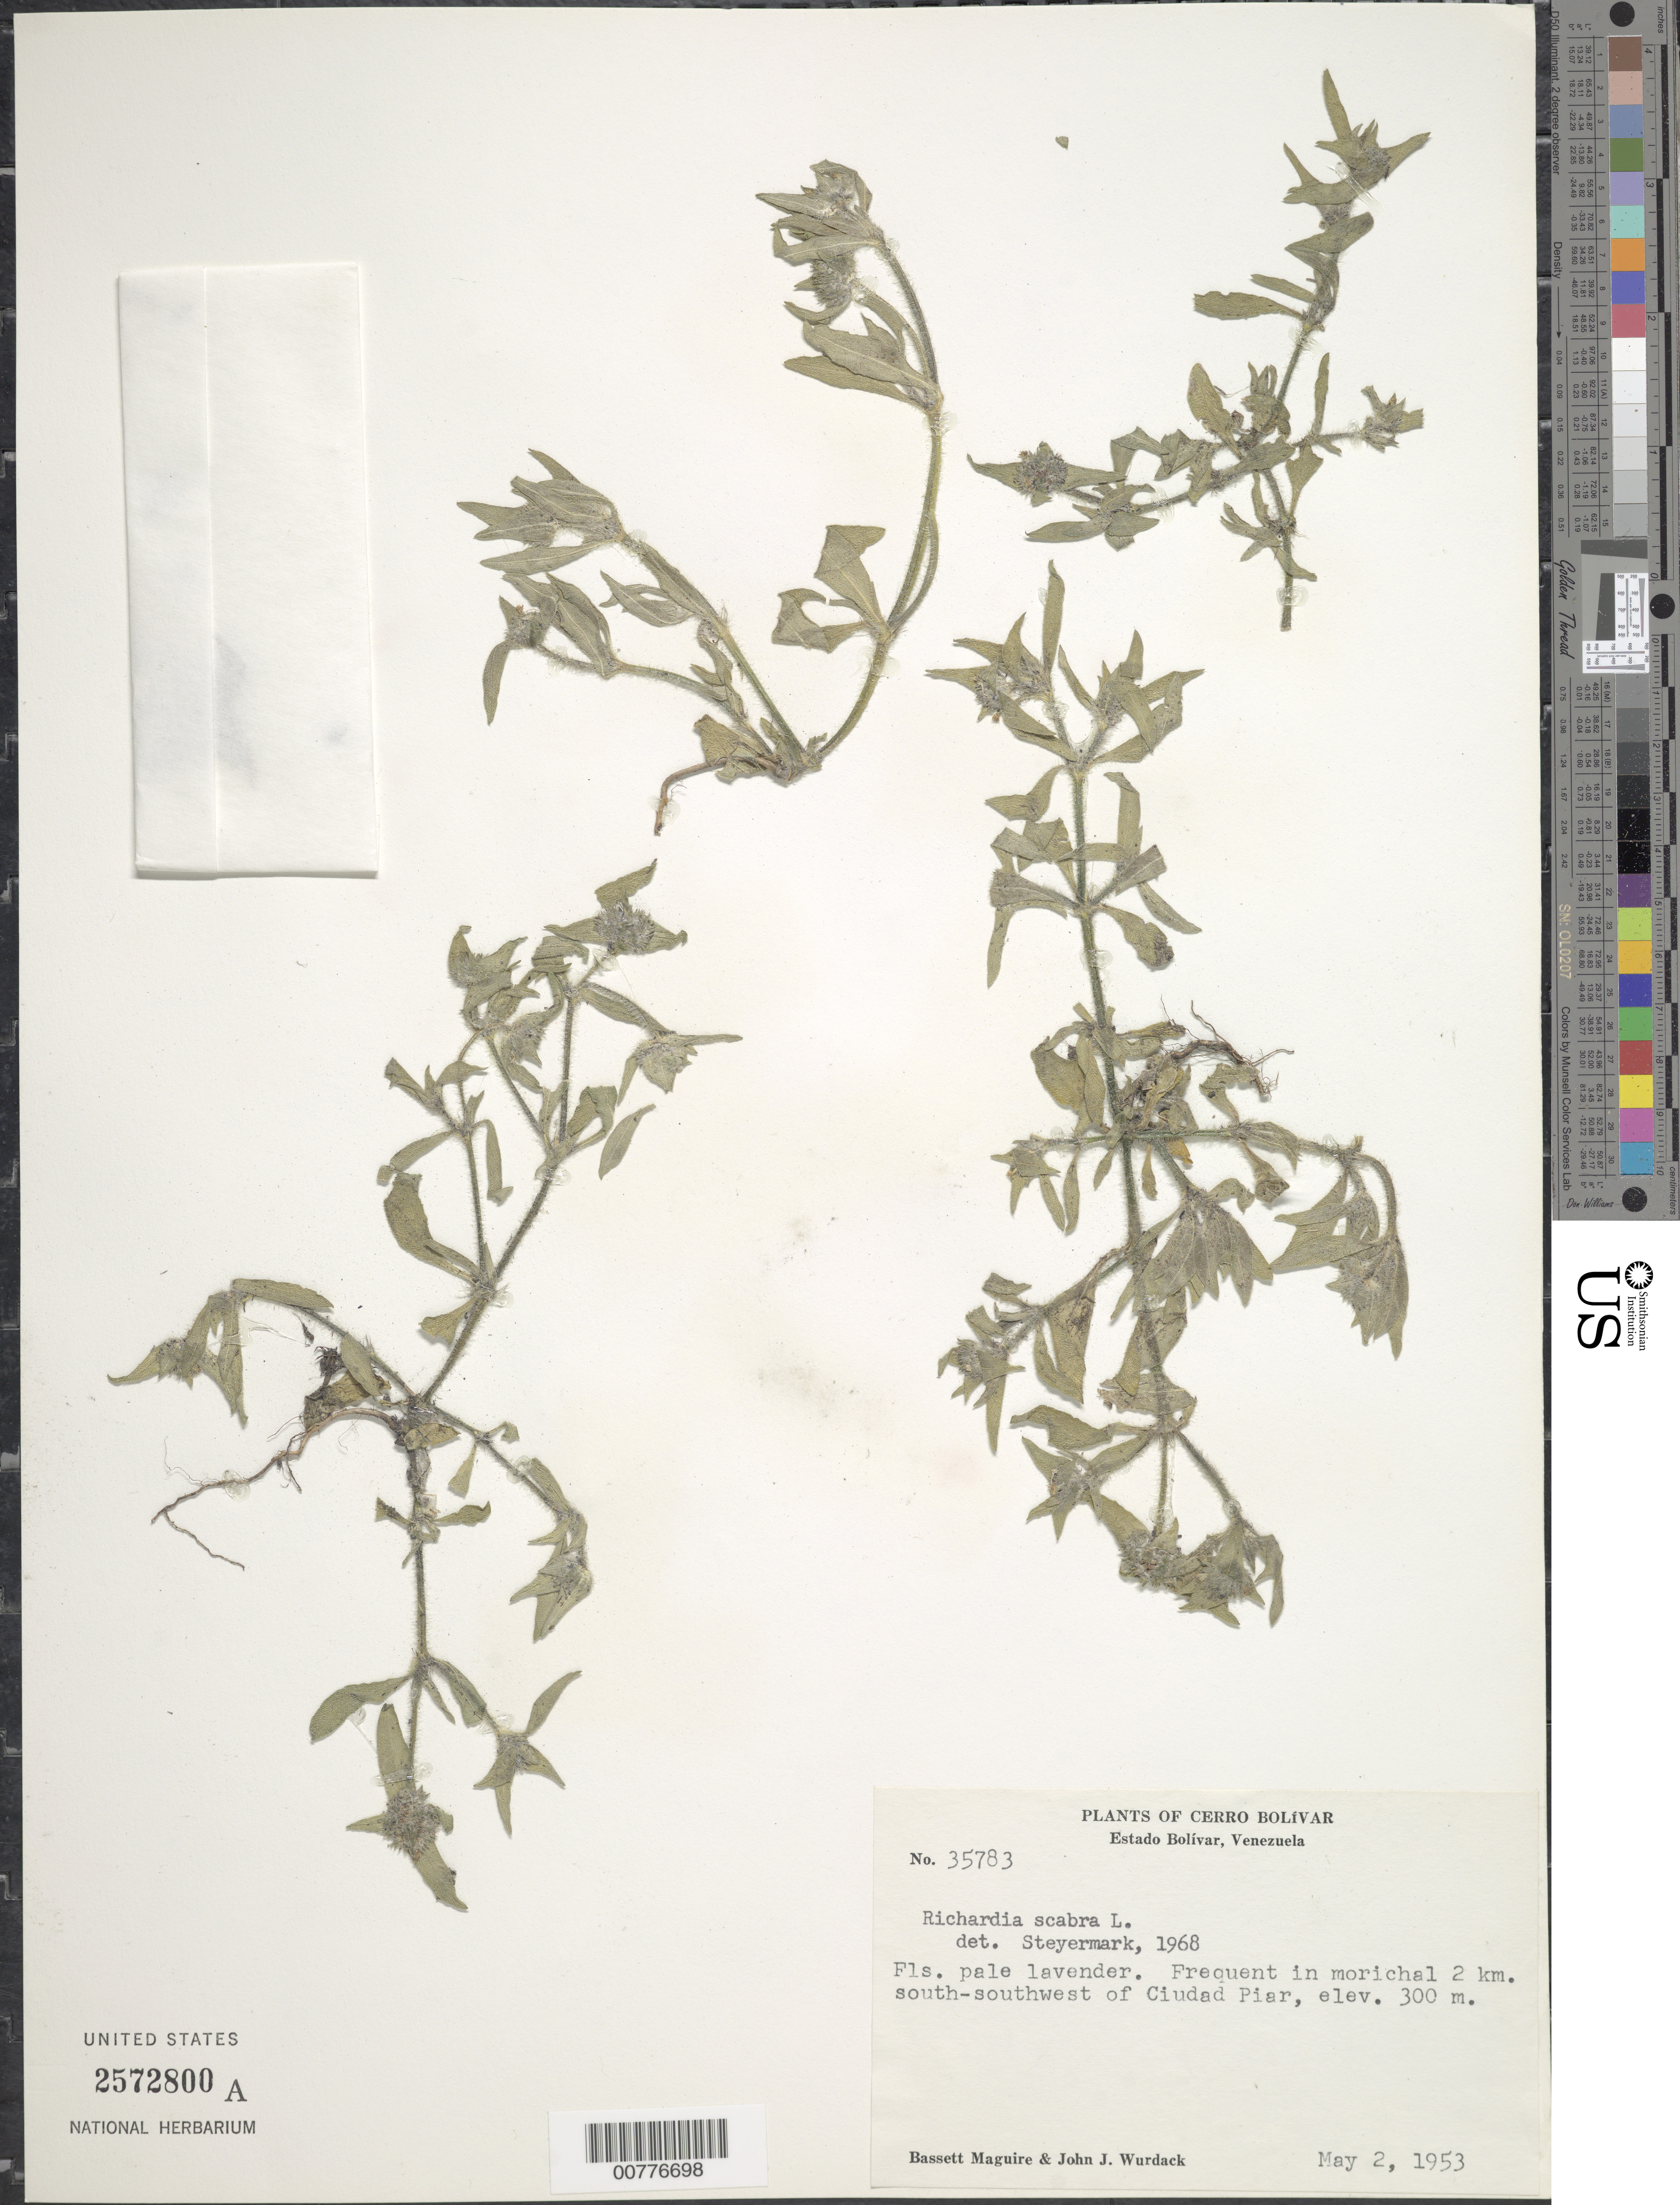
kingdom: Plantae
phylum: Tracheophyta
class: Magnoliopsida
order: Gentianales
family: Rubiaceae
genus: Richardia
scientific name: Richardia scabra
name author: L.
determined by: Steyermark, Julian A., (VEN)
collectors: B. Maguire & J. J. Wurdack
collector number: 35783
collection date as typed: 2-May-53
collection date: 1953-05-02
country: Venezuela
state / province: Bolívar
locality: Ciudad Piar, 2 km SSW of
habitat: Morichal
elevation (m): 300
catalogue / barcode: US 2572800A